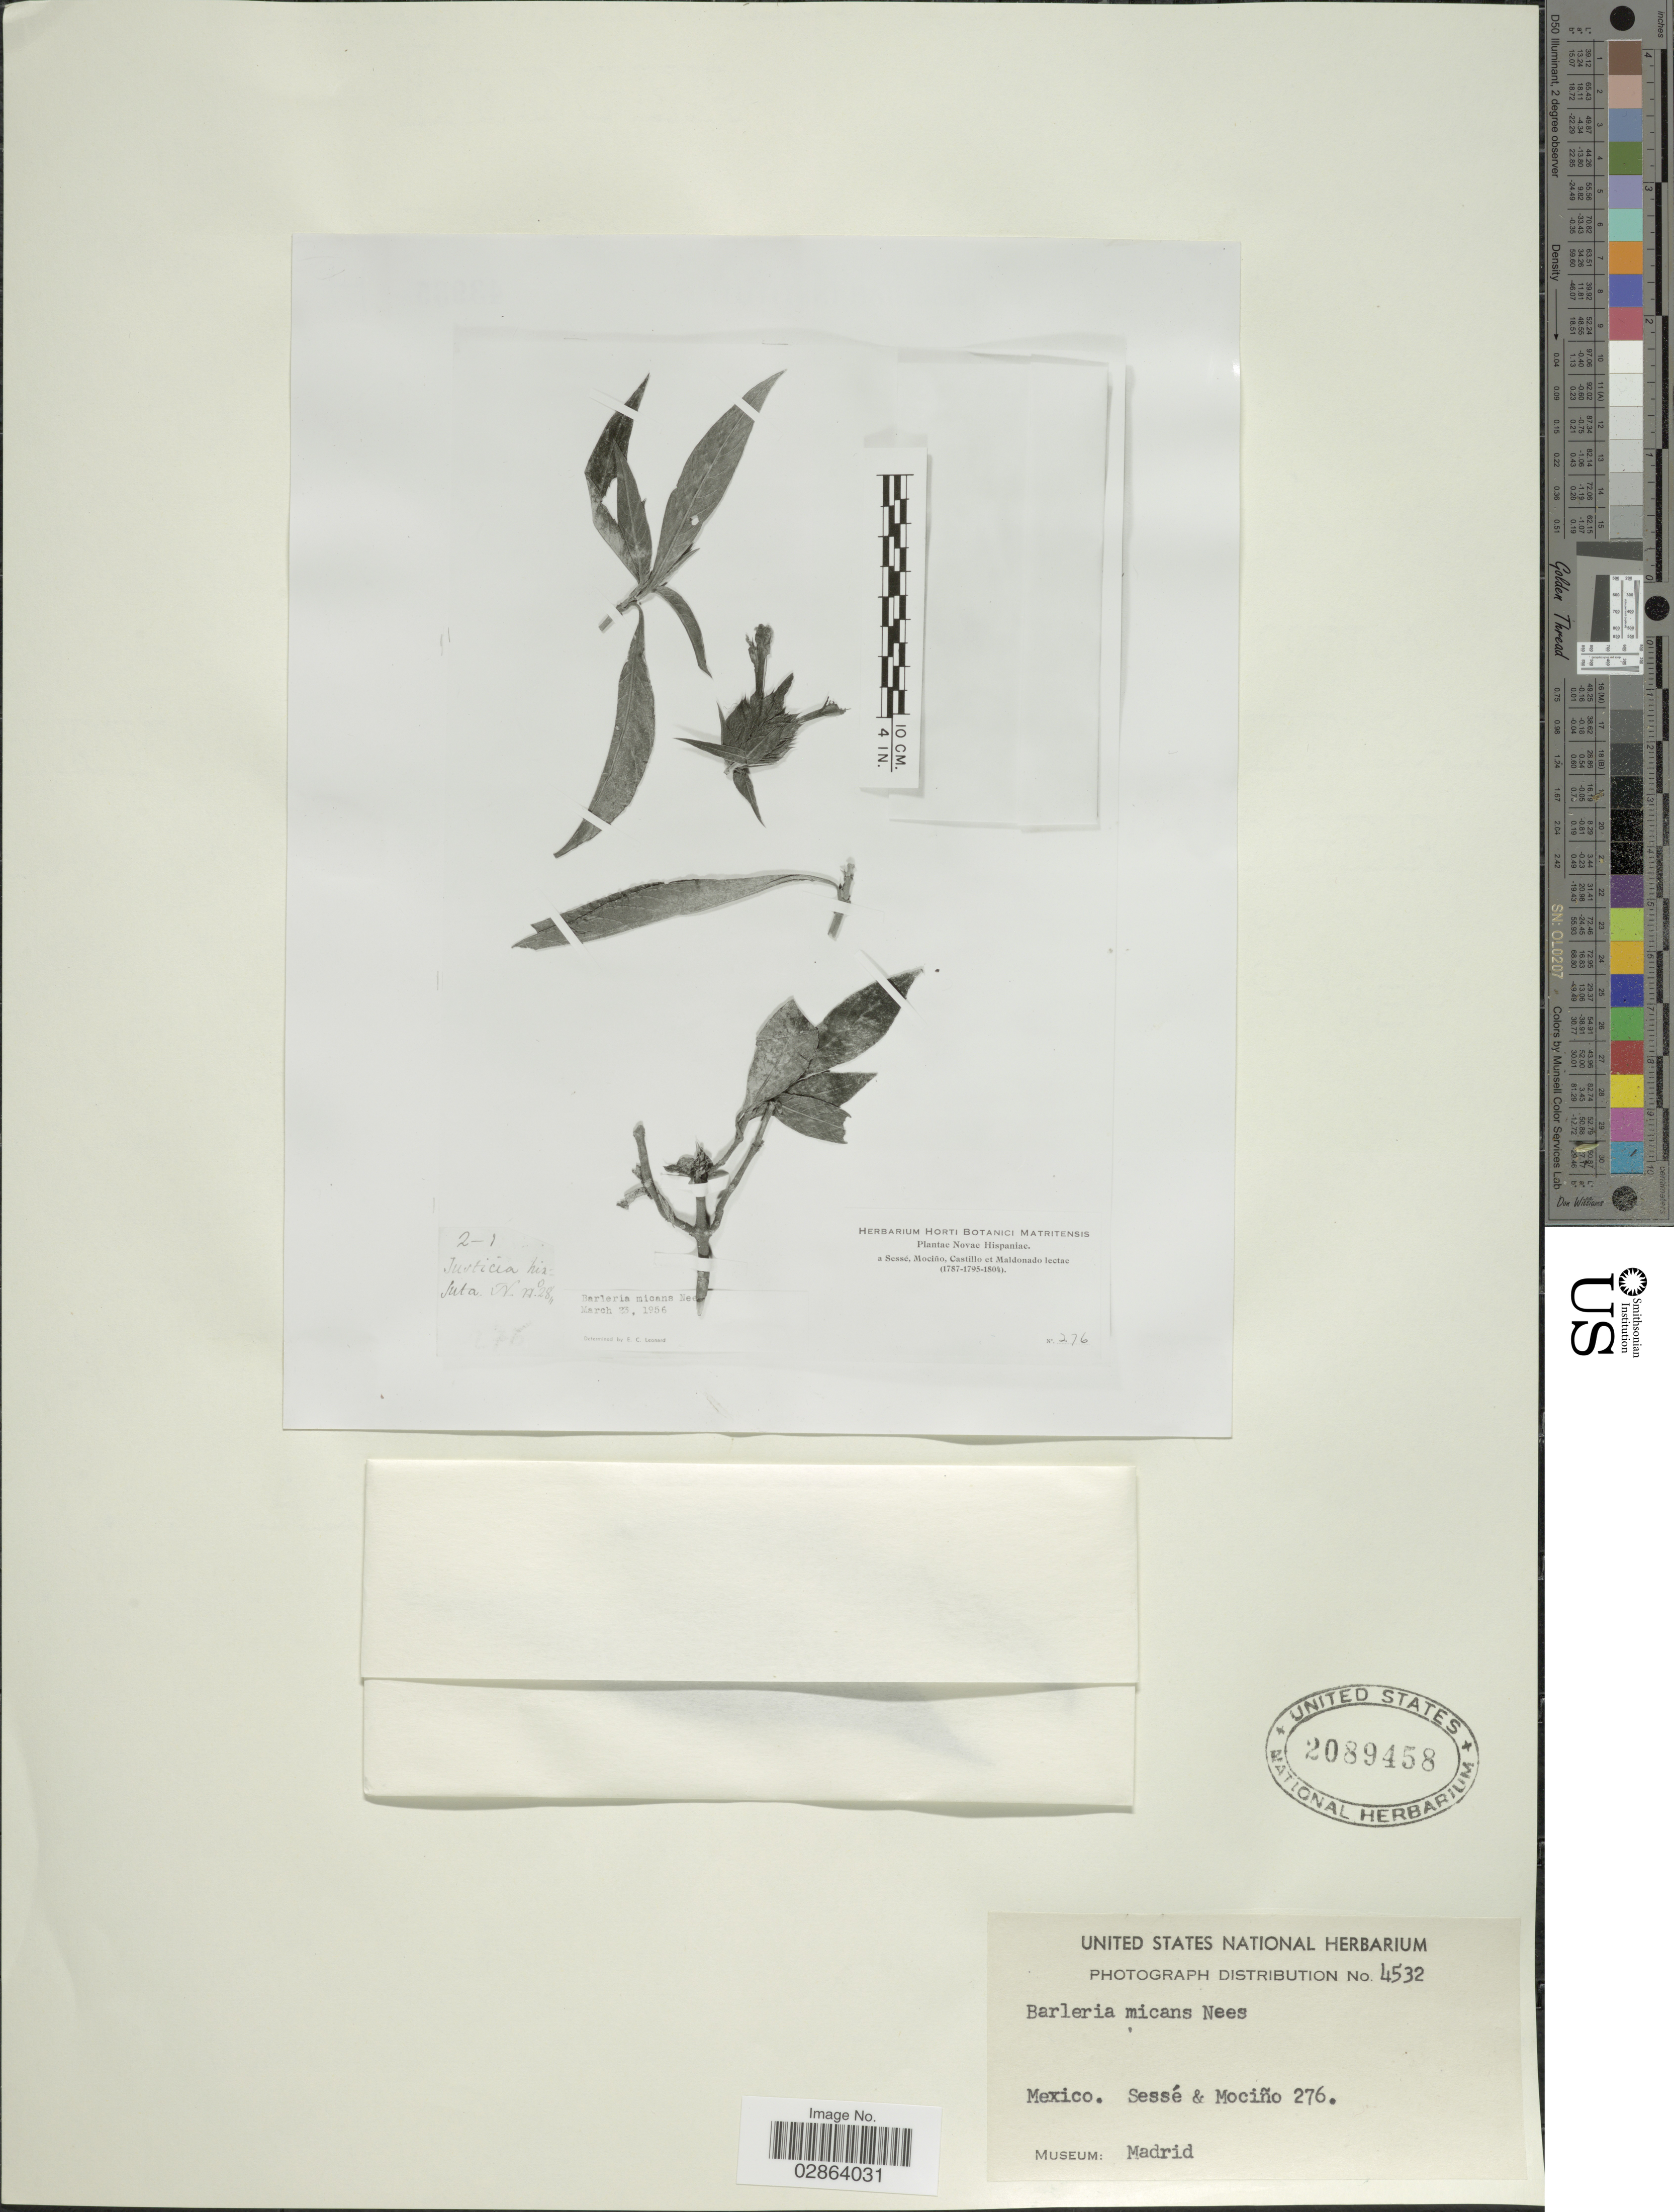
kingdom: Plantae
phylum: Tracheophyta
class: Magnoliopsida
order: Lamiales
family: Acanthaceae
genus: Barleria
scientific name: Barleria oenotheroides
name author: Dum. Cours.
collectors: Sessé, --, Mociño, Castillo, -- & Maldonado, --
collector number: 276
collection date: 1787/1804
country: Mexico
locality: Novae Hispaniae.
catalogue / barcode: US 2089458